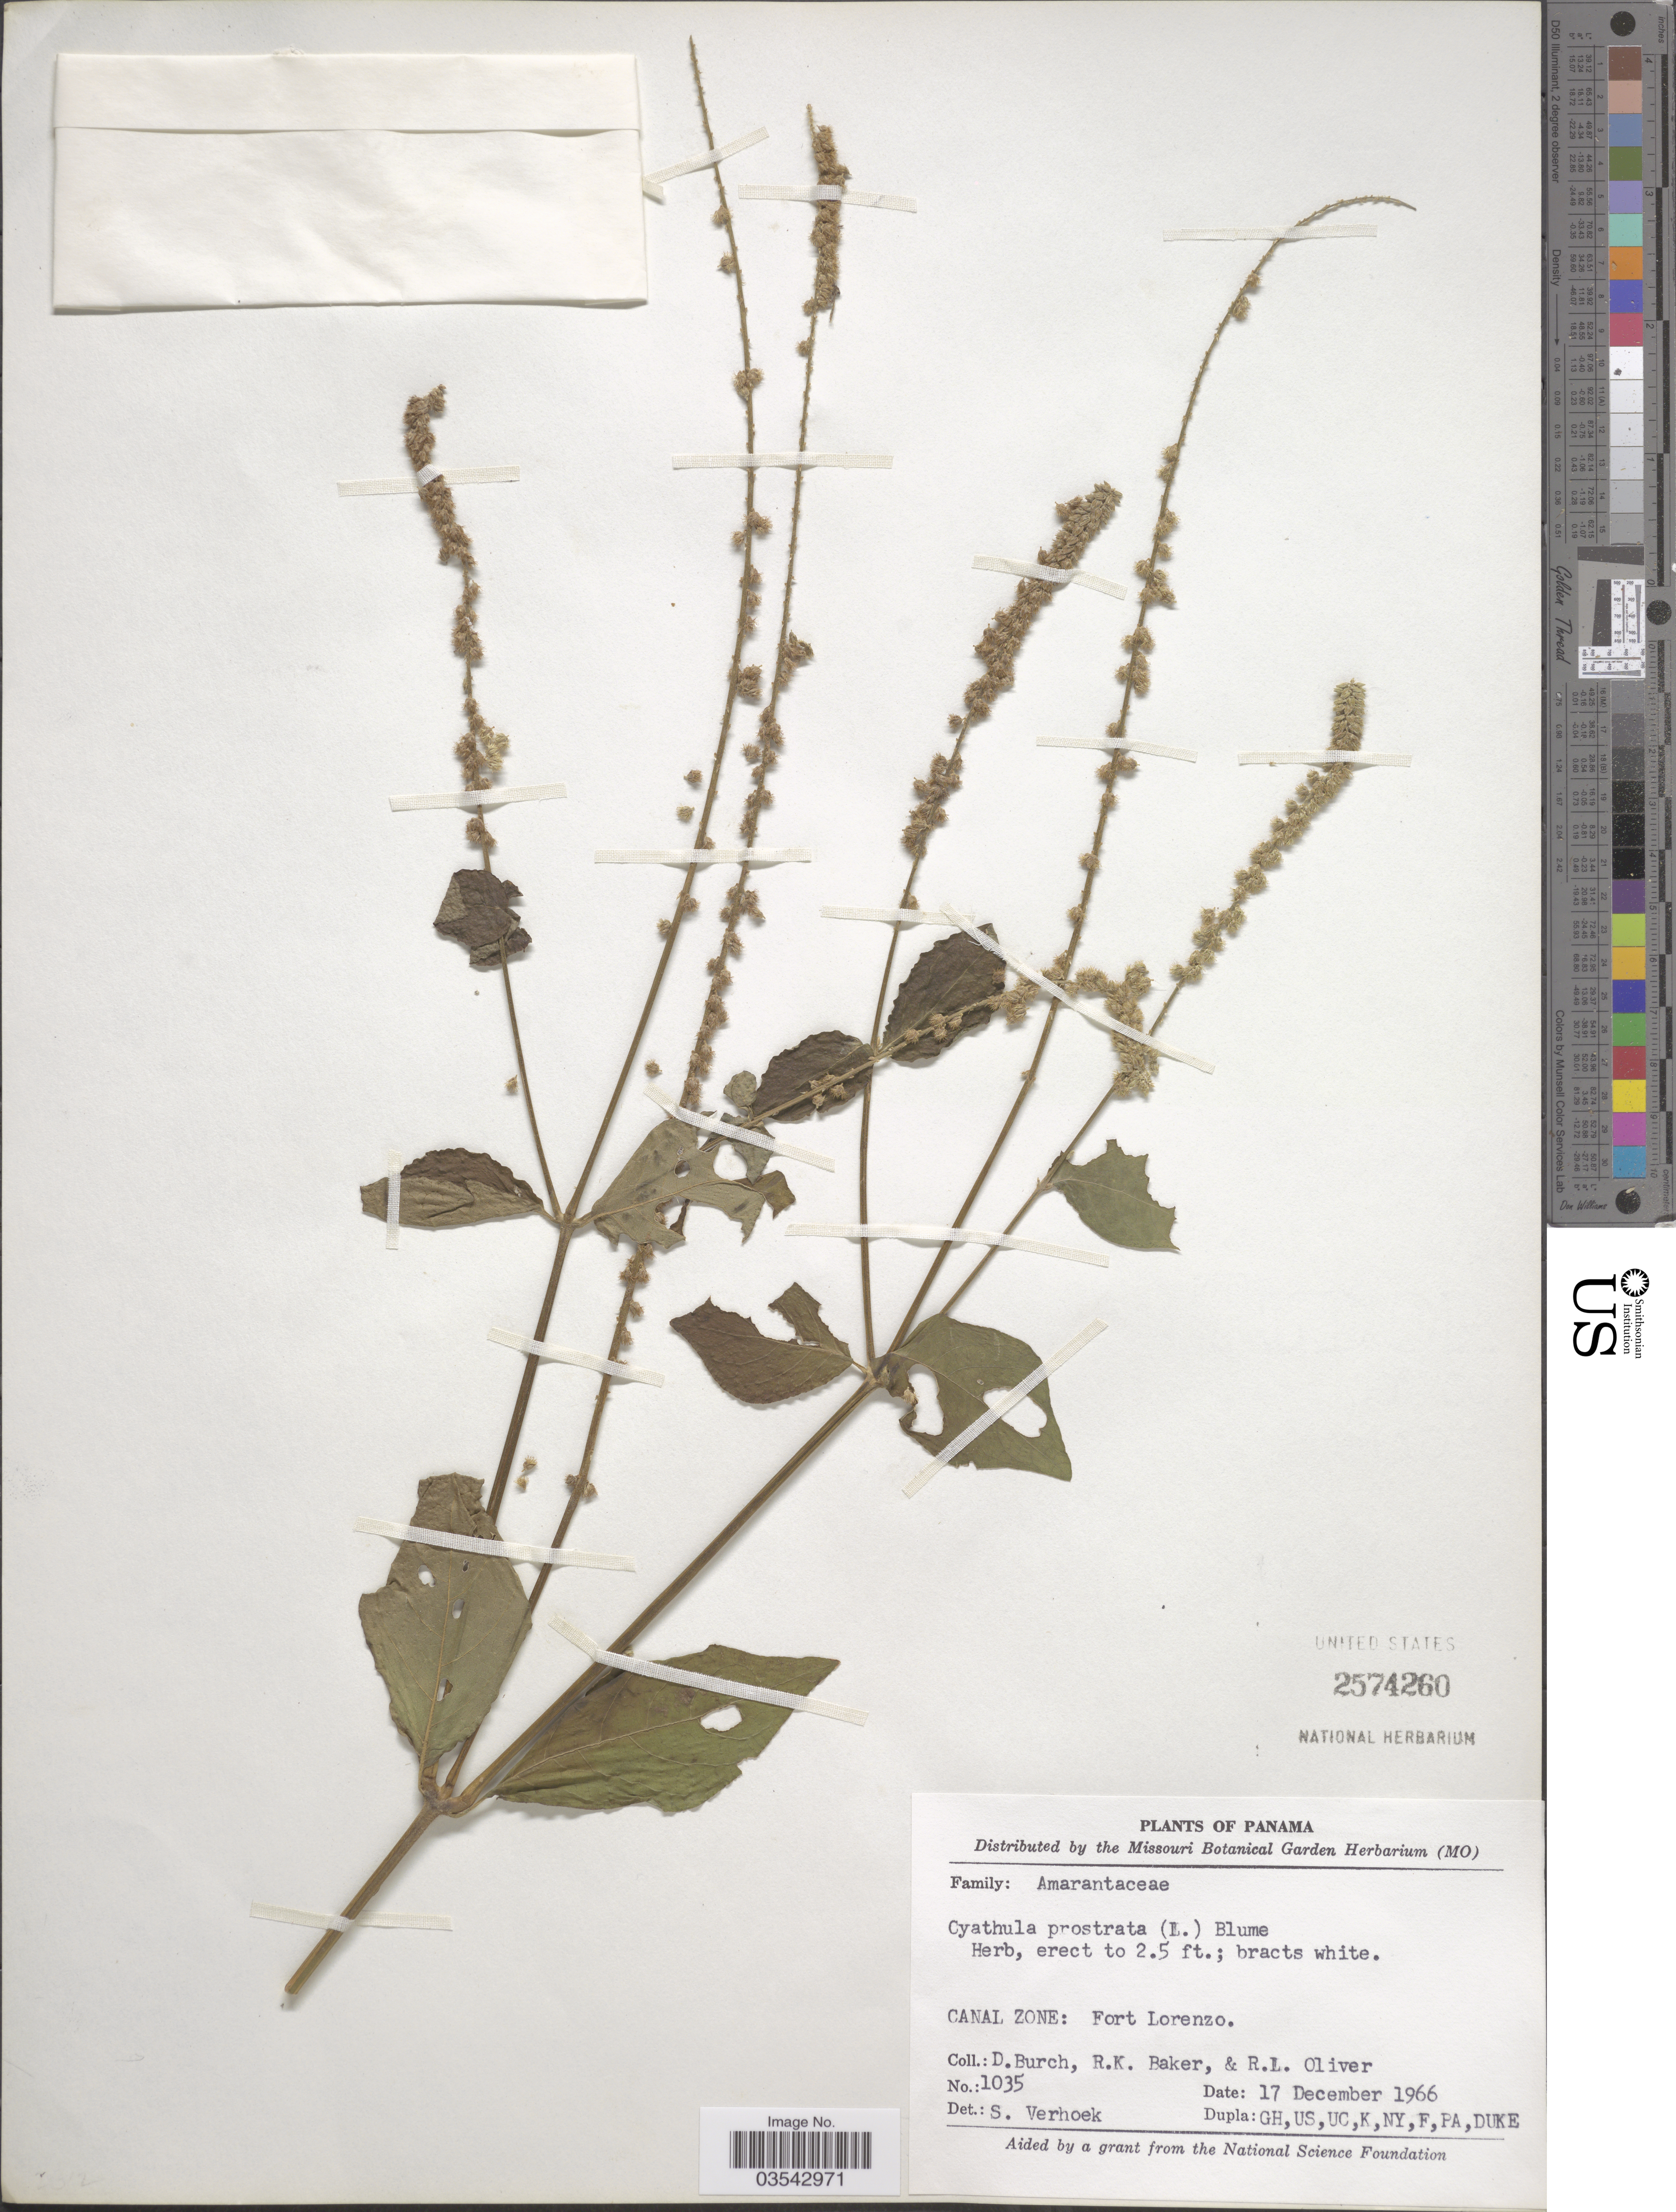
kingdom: Plantae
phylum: Tracheophyta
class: Magnoliopsida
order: Caryophyllales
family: Amaranthaceae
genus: Cyathula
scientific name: Cyathula prostrata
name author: (L.) Blume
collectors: D. Burch, R. K. Baker & R. Oliver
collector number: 1035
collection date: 1966-12-17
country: Panama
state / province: Colón / Panamá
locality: Canal Zone: Fort Lorenzo.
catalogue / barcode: US 2574260